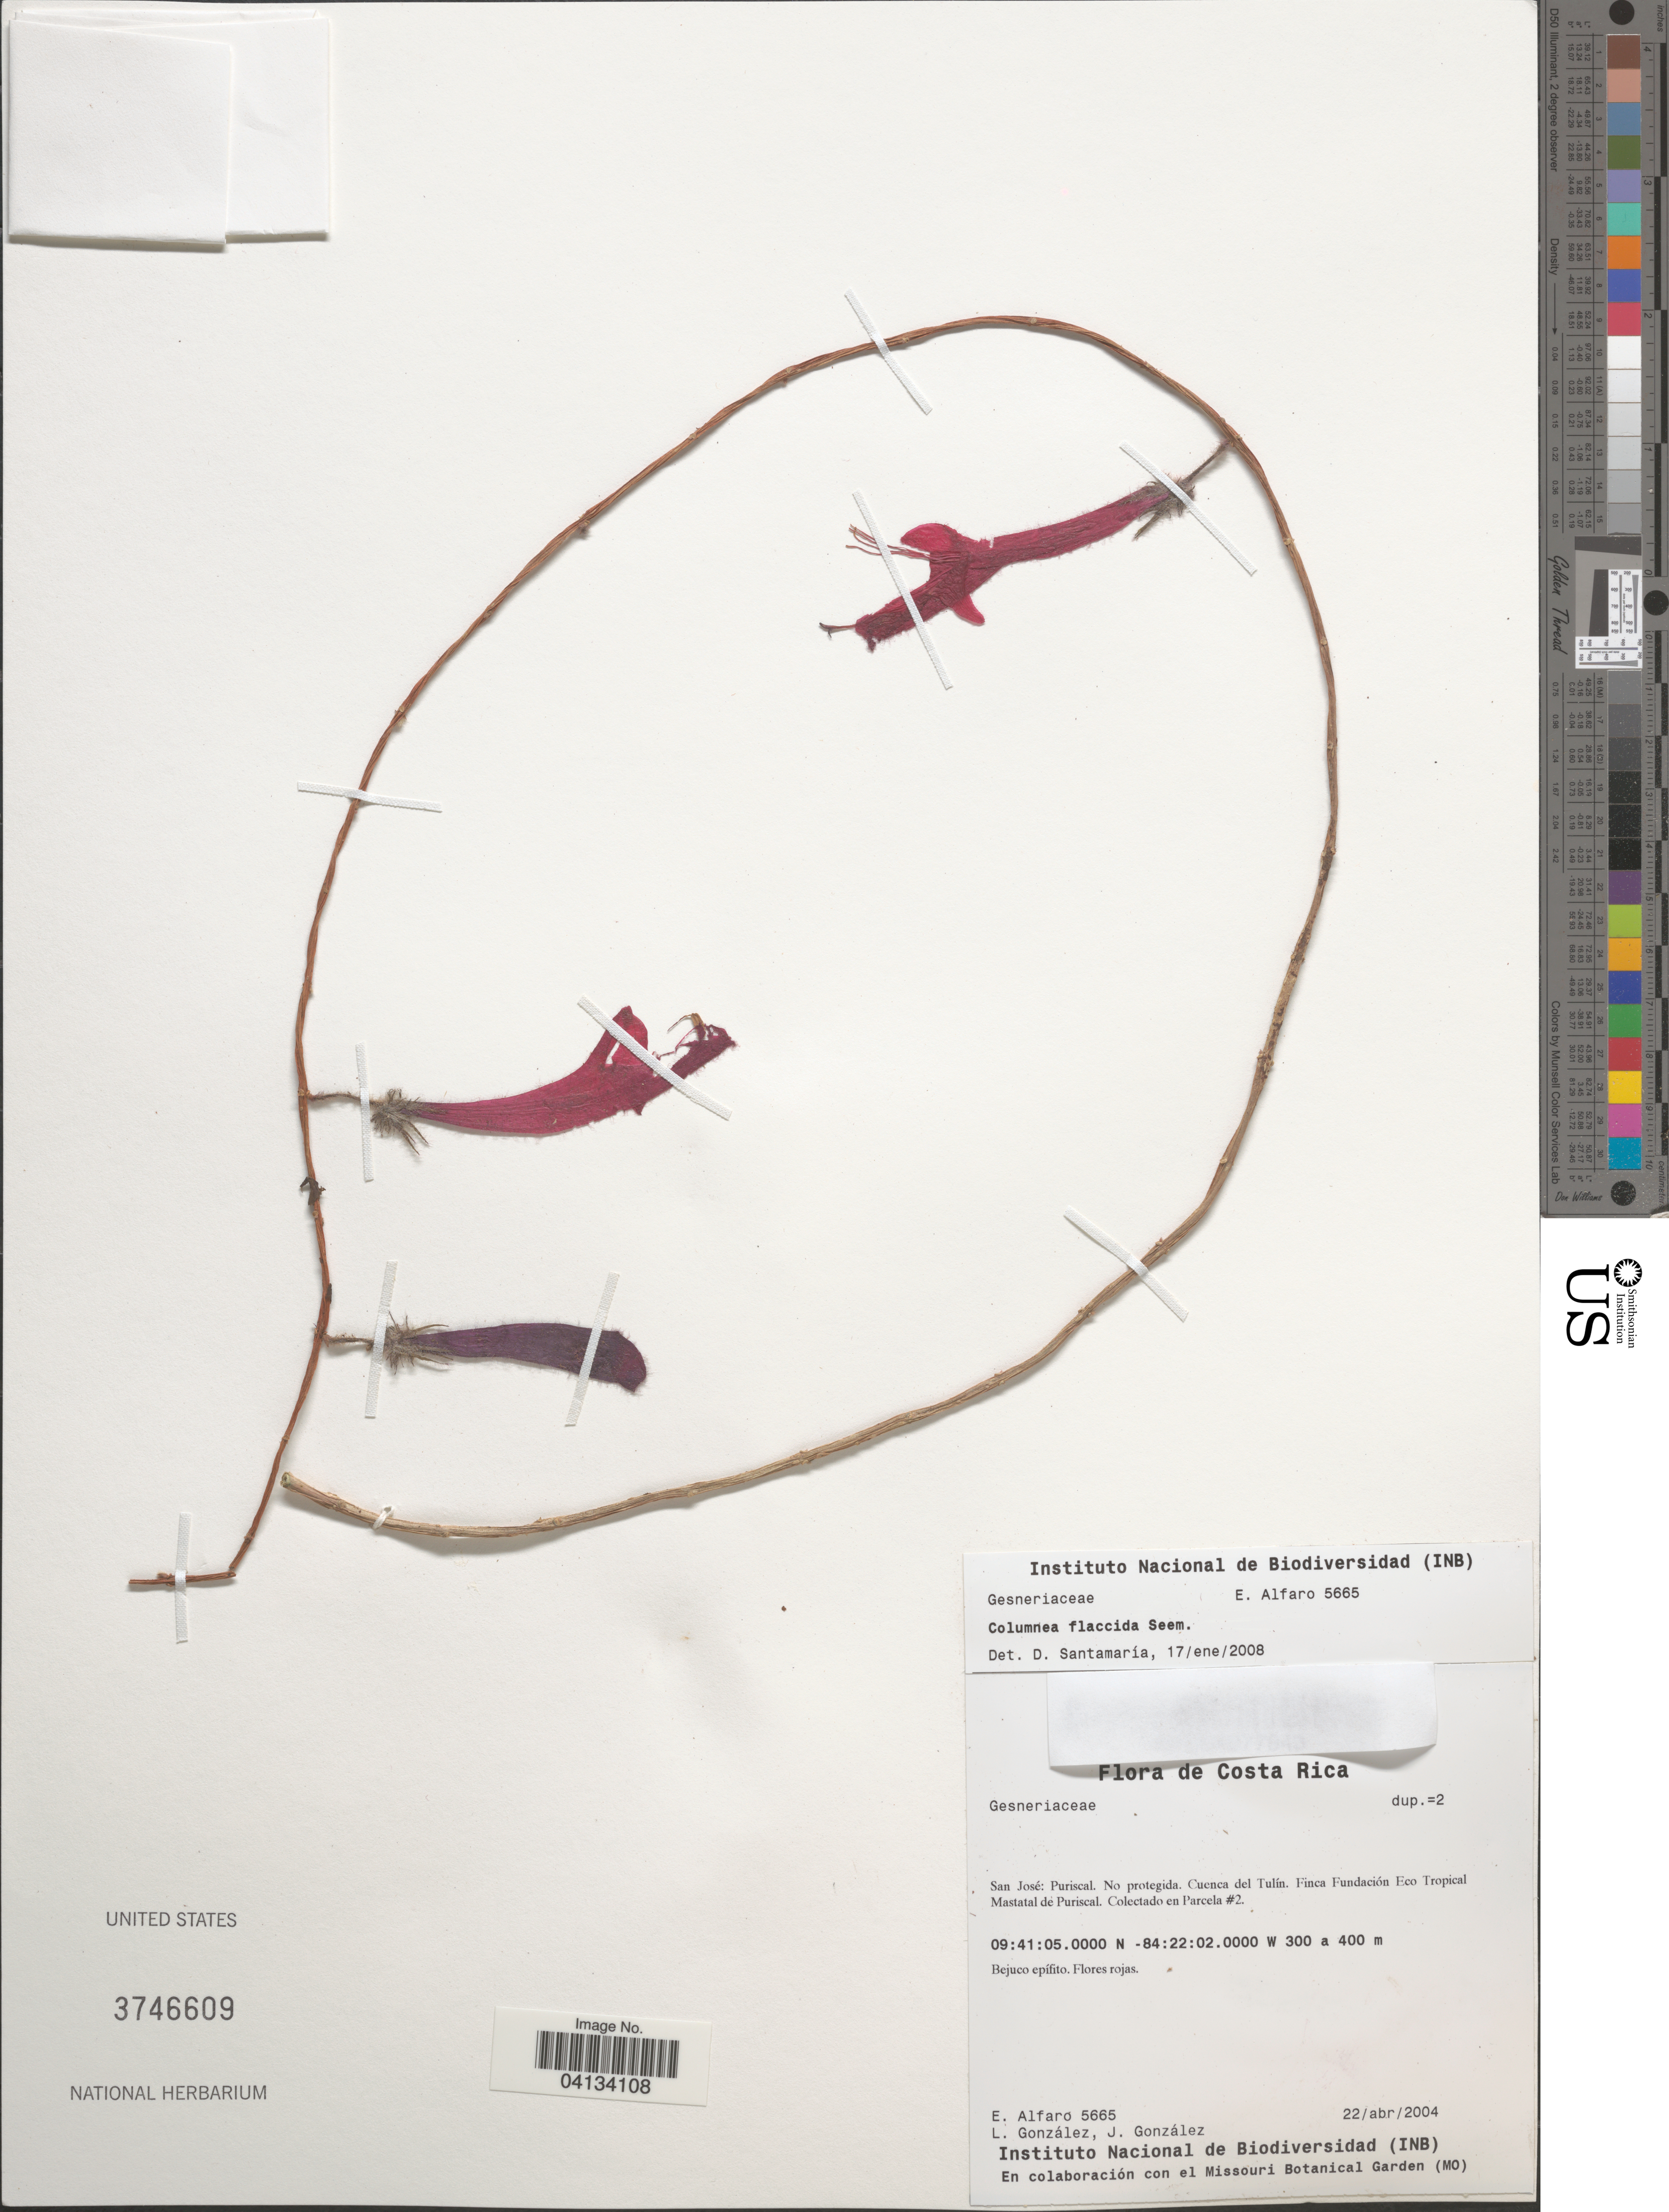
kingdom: Plantae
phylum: Tracheophyta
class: Magnoliopsida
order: Lamiales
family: Gesneriaceae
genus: Columnea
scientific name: Columnea flaccida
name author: Seem.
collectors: E. Alfaro, L. Gonzalez & J. González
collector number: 5665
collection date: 2004-04-22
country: Costa Rica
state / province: San José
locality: Puriscal. Cuenca del Tulín. Finca Fundación Eco Tropical Mastatal de Puriscal. En Parcela #2.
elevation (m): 300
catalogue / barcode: US 3746609